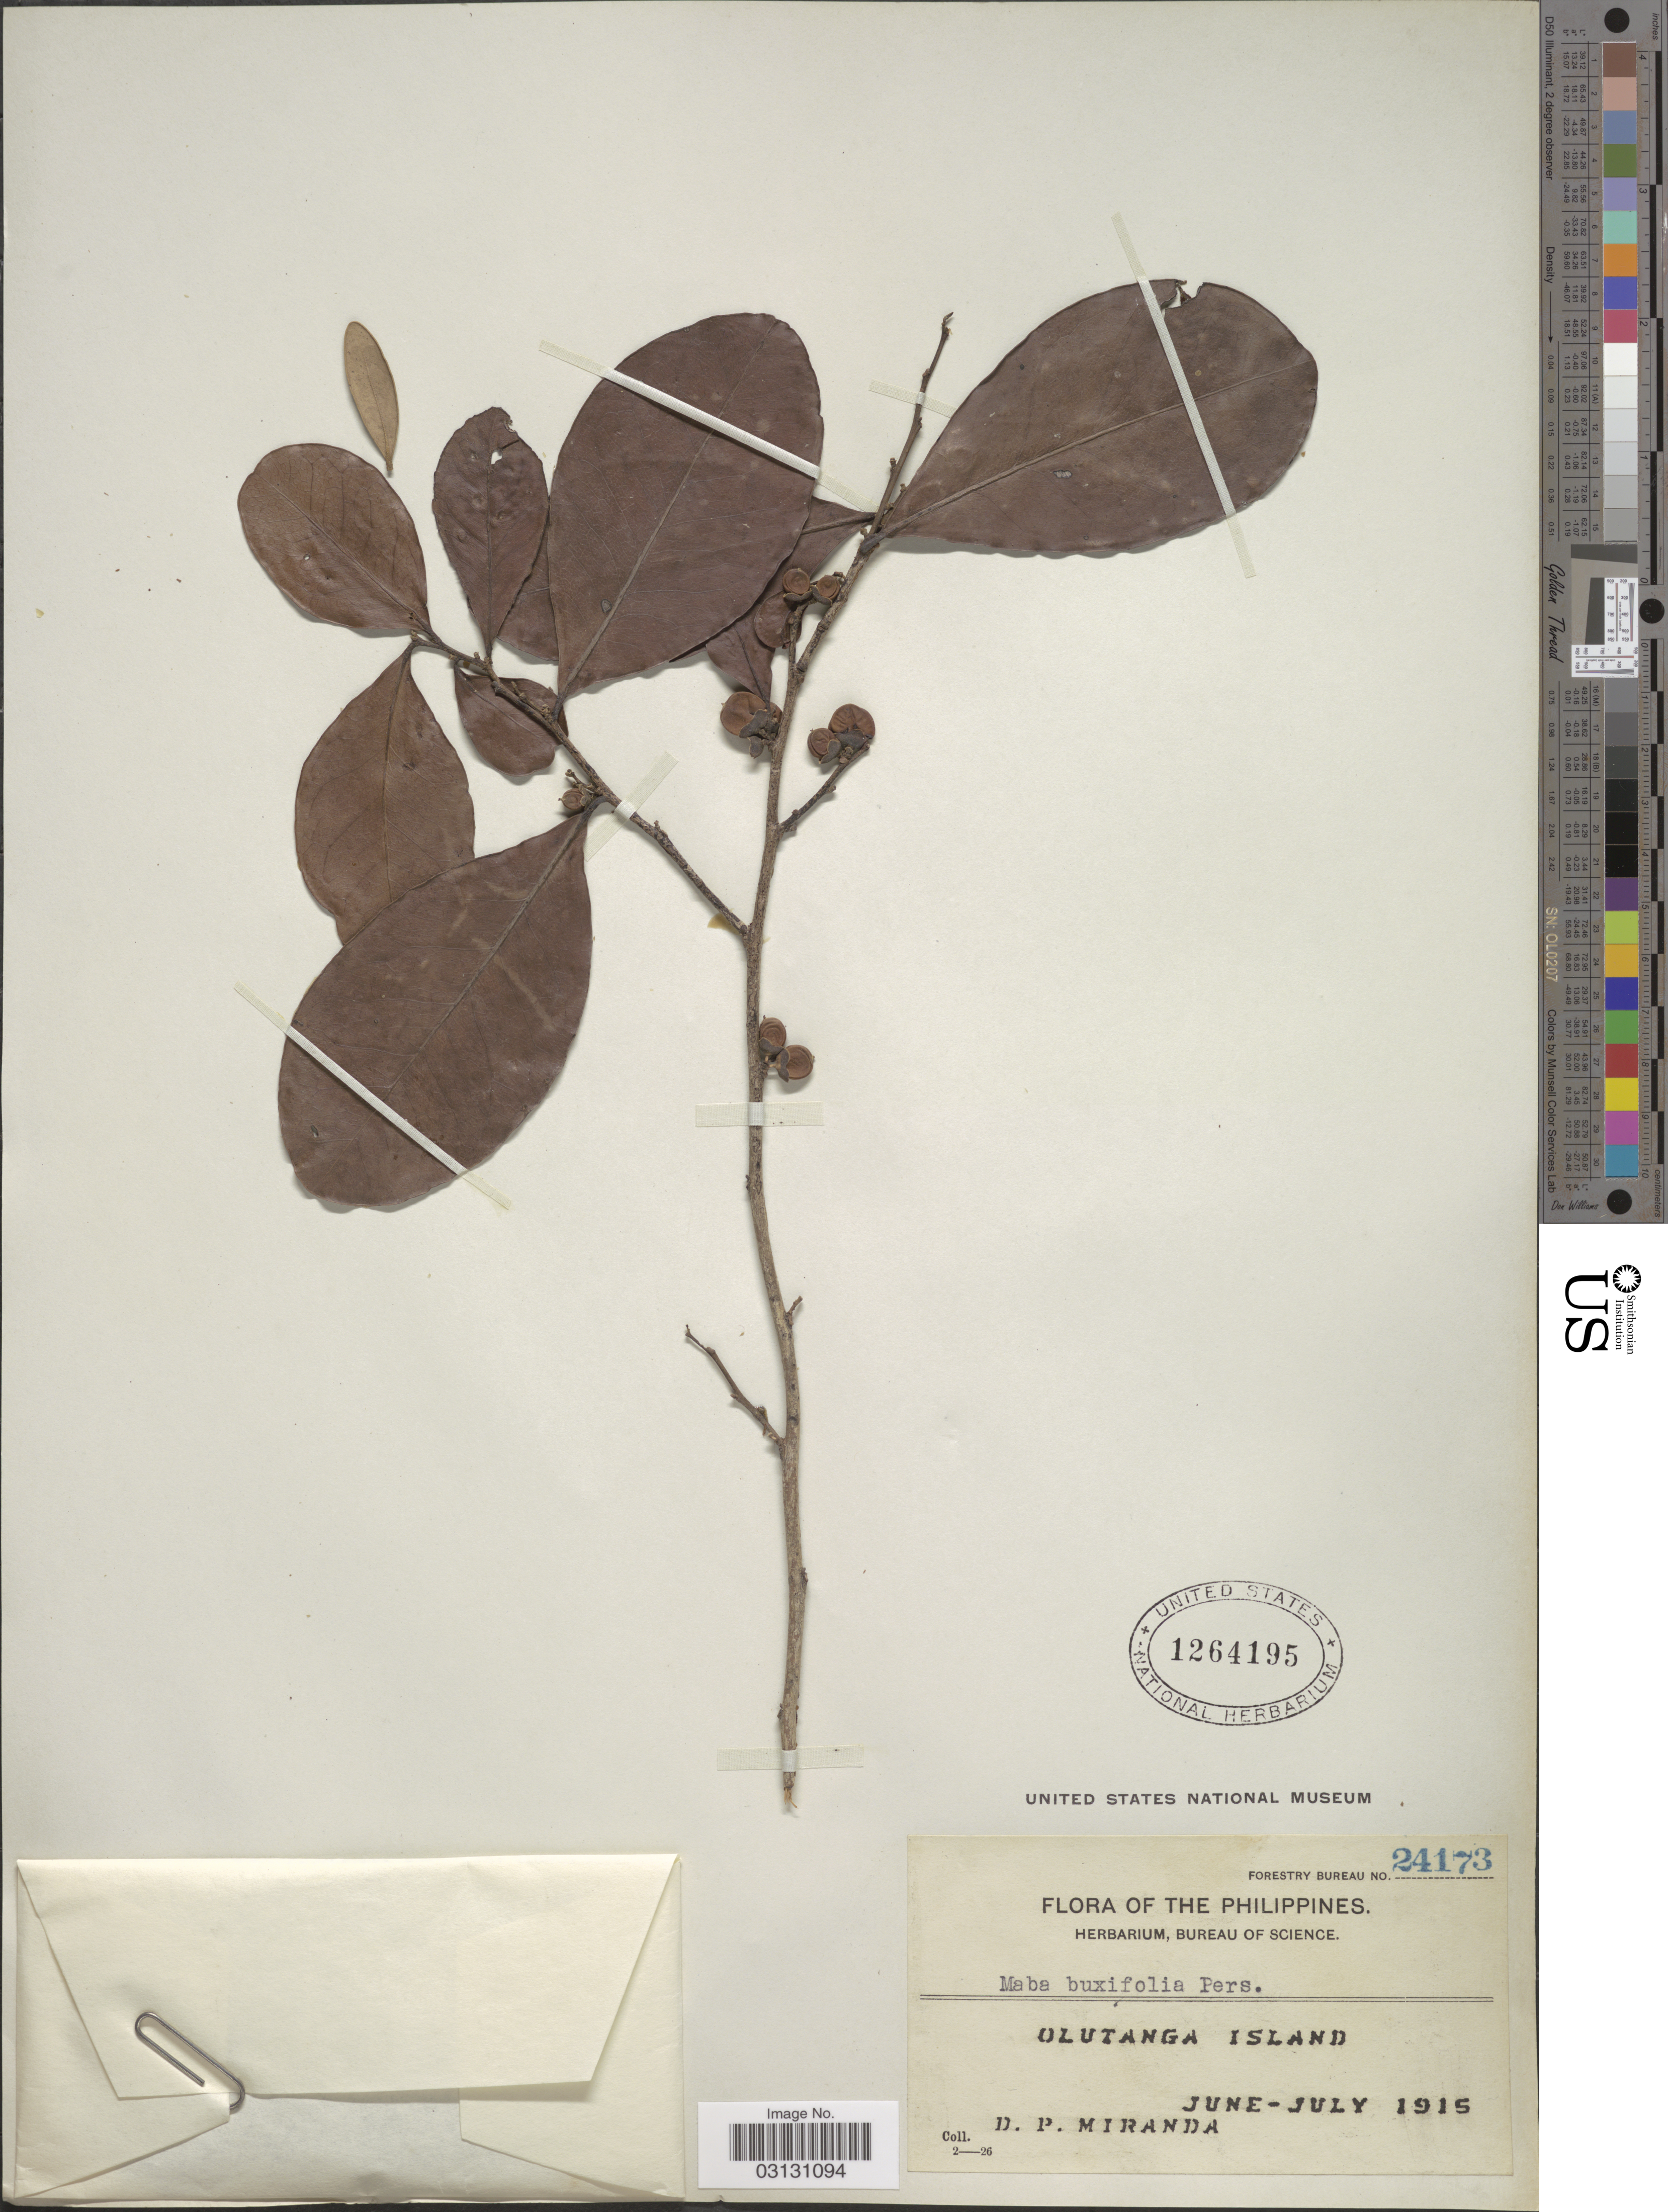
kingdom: Plantae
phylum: Tracheophyta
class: Magnoliopsida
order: Ericales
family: Ebenaceae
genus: Diospyros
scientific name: Diospyros ferrea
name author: (Willd.) Bakh.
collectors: D. P. Miranda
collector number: Forestry Bureau 24173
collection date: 1915-06/1915-07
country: Philippines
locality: Olutanga Island.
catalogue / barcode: US 1264195